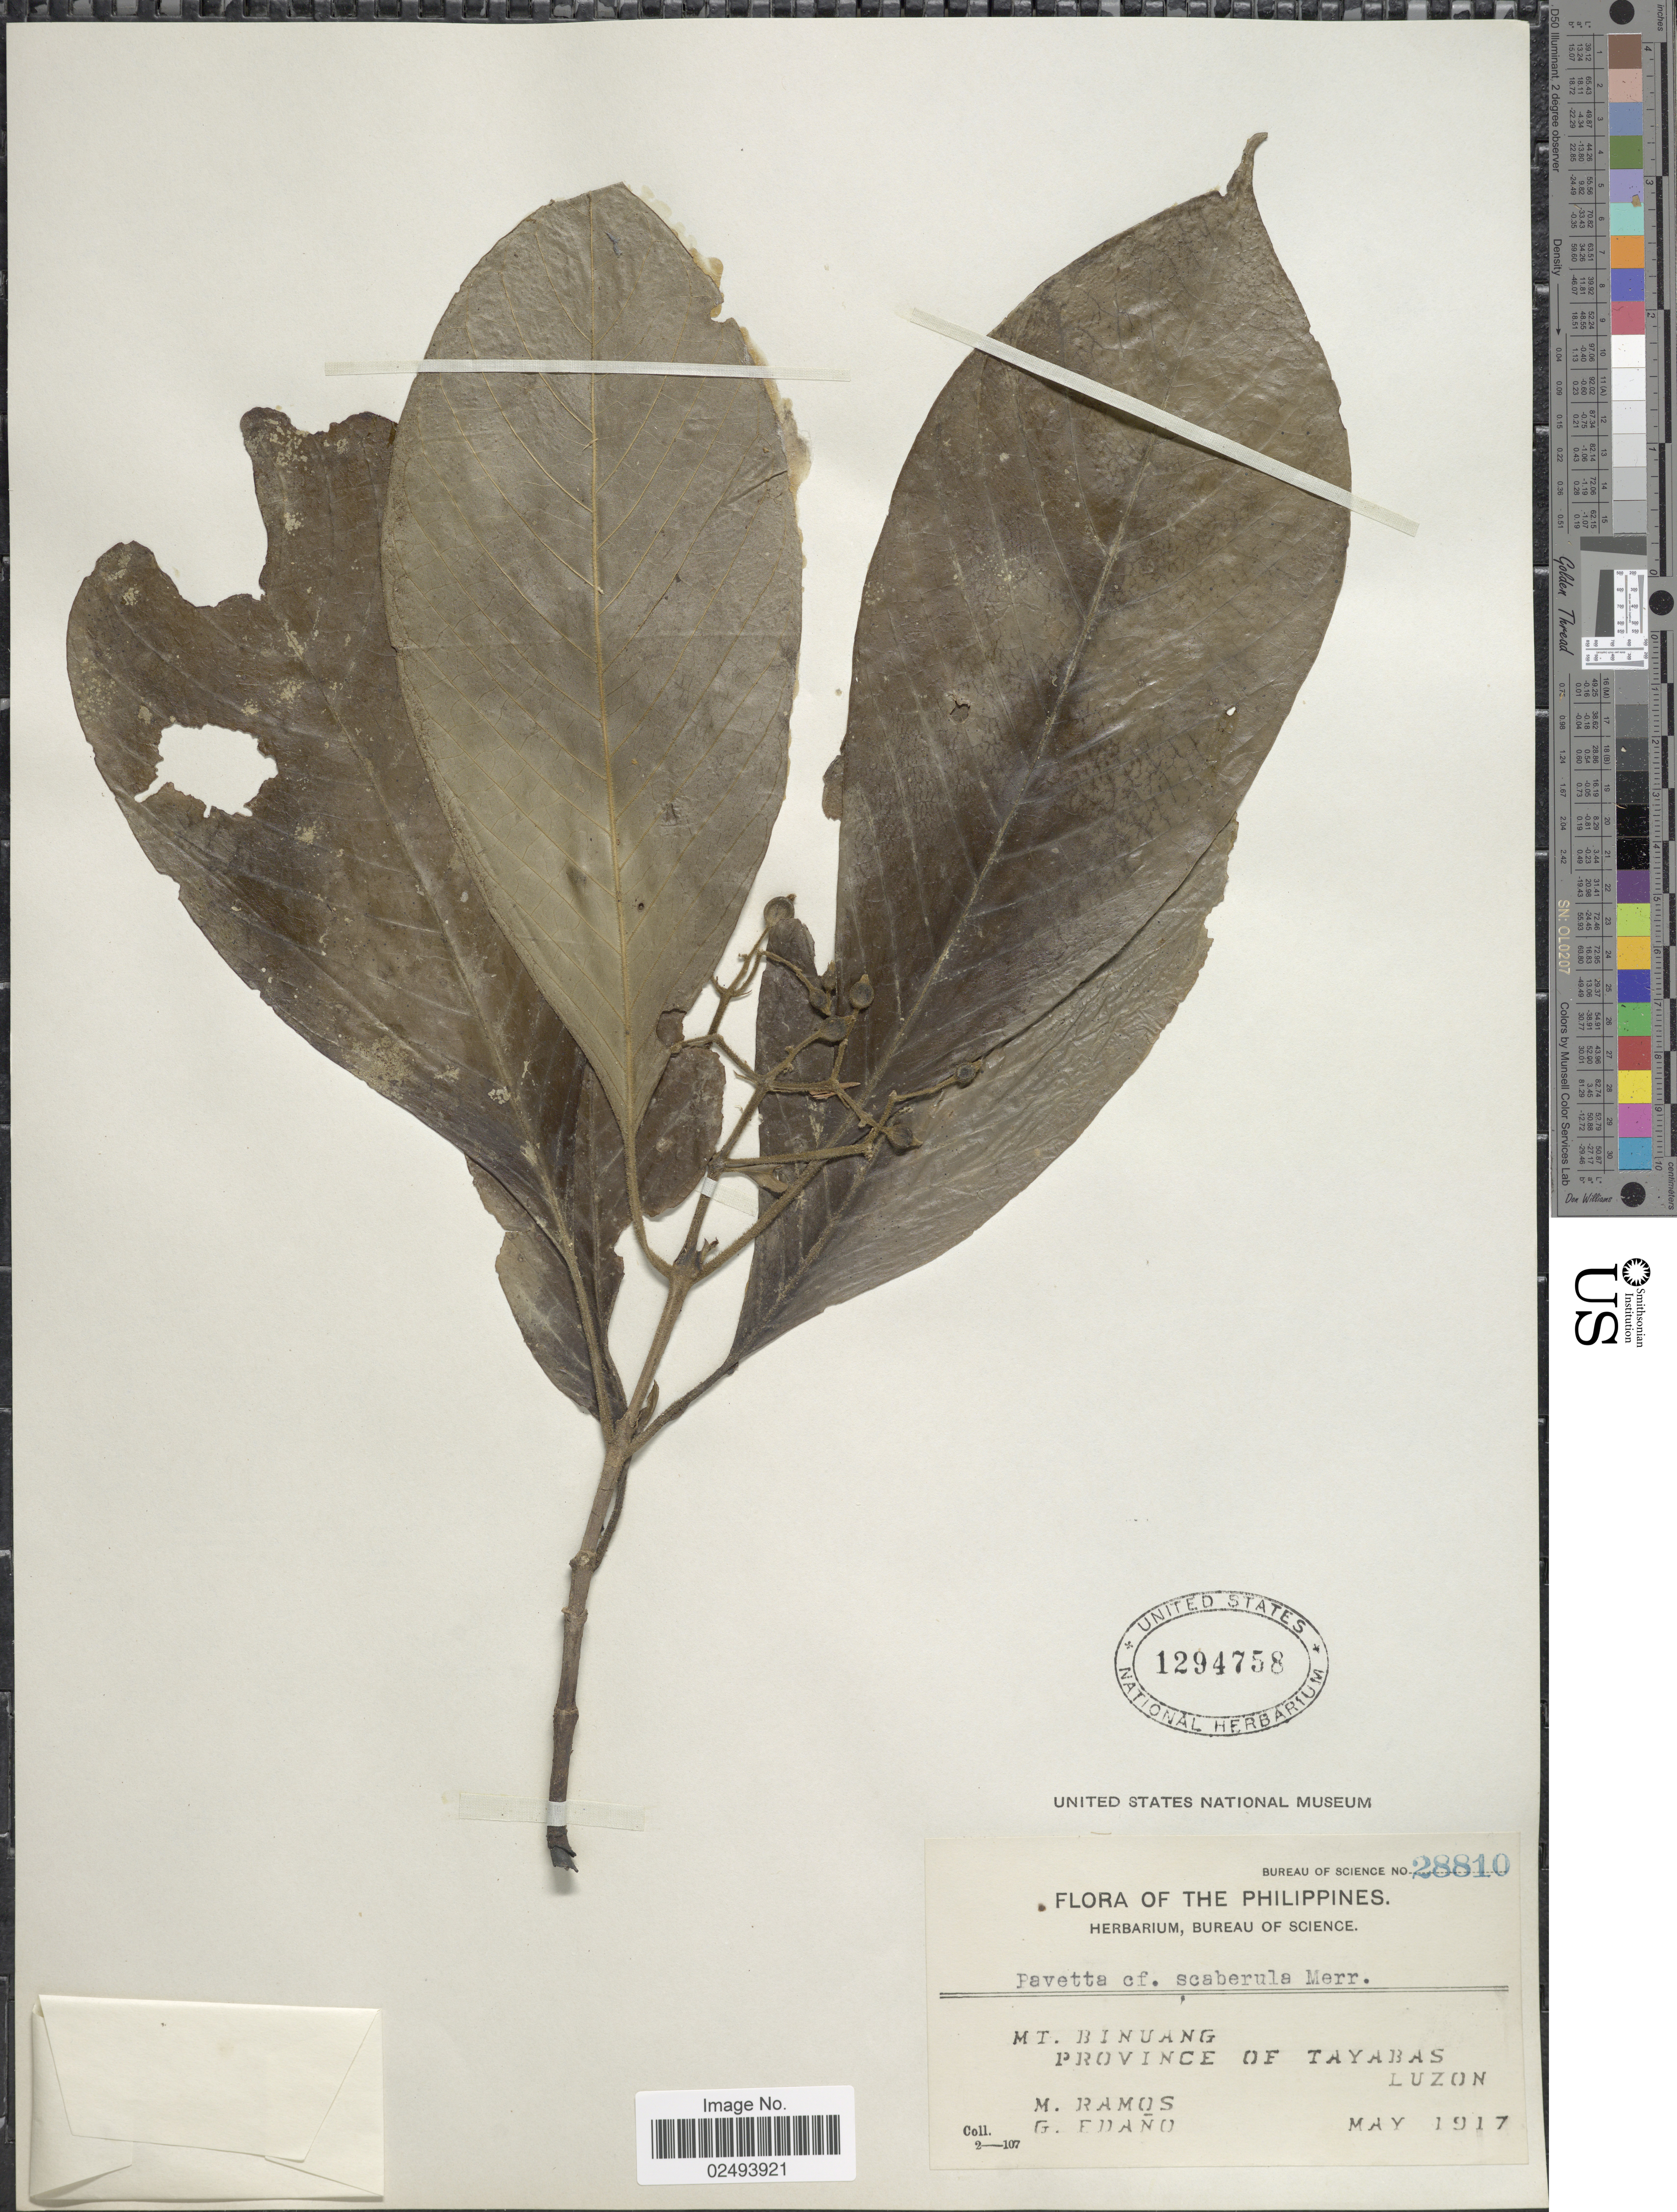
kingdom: Plantae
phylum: Tracheophyta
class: Magnoliopsida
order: Gentianales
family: Rubiaceae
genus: Tarenna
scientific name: Tarenna scaberula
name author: (Merr.) Merr.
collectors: M. Ramos & G. Edaño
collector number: Bureau of Science 28810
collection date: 1917-05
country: Philippines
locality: Mt. Binuang. Province of Tayabas, Luzon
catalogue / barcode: US 1294758